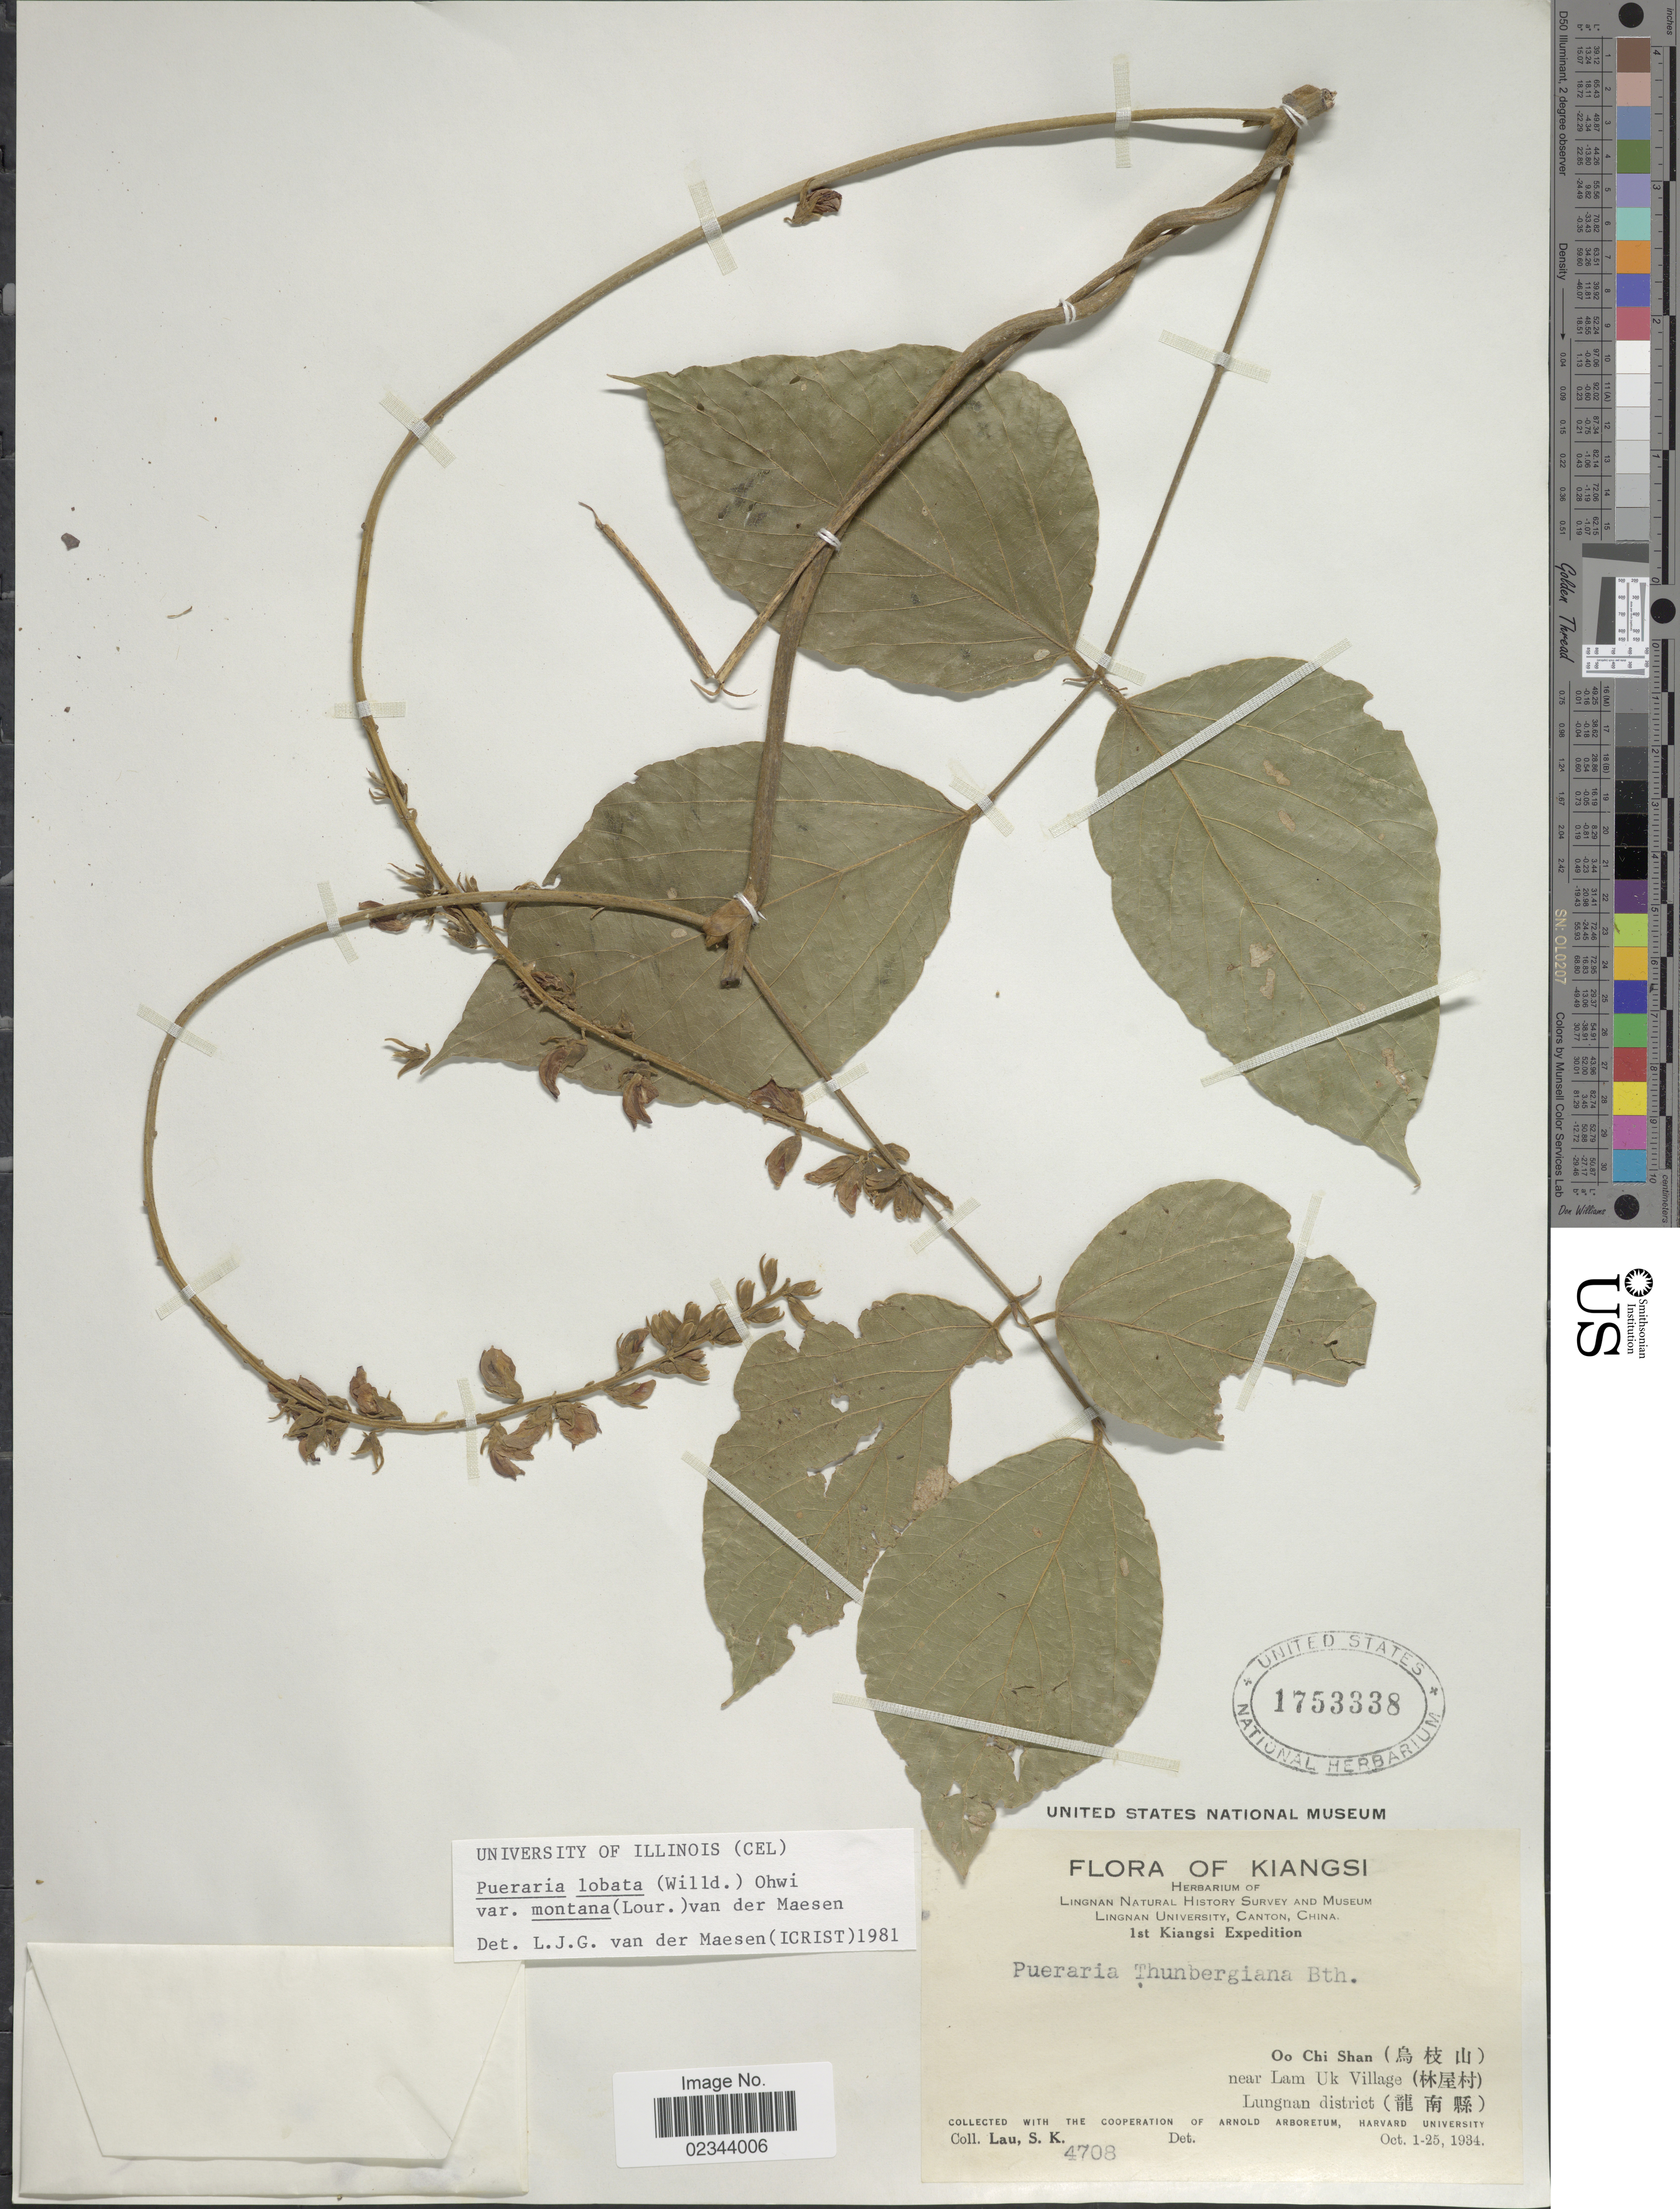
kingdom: Plantae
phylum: Tracheophyta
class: Magnoliopsida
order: Fabales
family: Fabaceae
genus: Pueraria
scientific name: Pueraria lobata var. montana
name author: (Lour.) Maesen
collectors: S. K. Lau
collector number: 4708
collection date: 1934-10-01/1934-10-25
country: China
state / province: Jiangxi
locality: Kiangsi, Oo Chi San. near Lam Uk village Lungnan district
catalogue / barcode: US 1753338